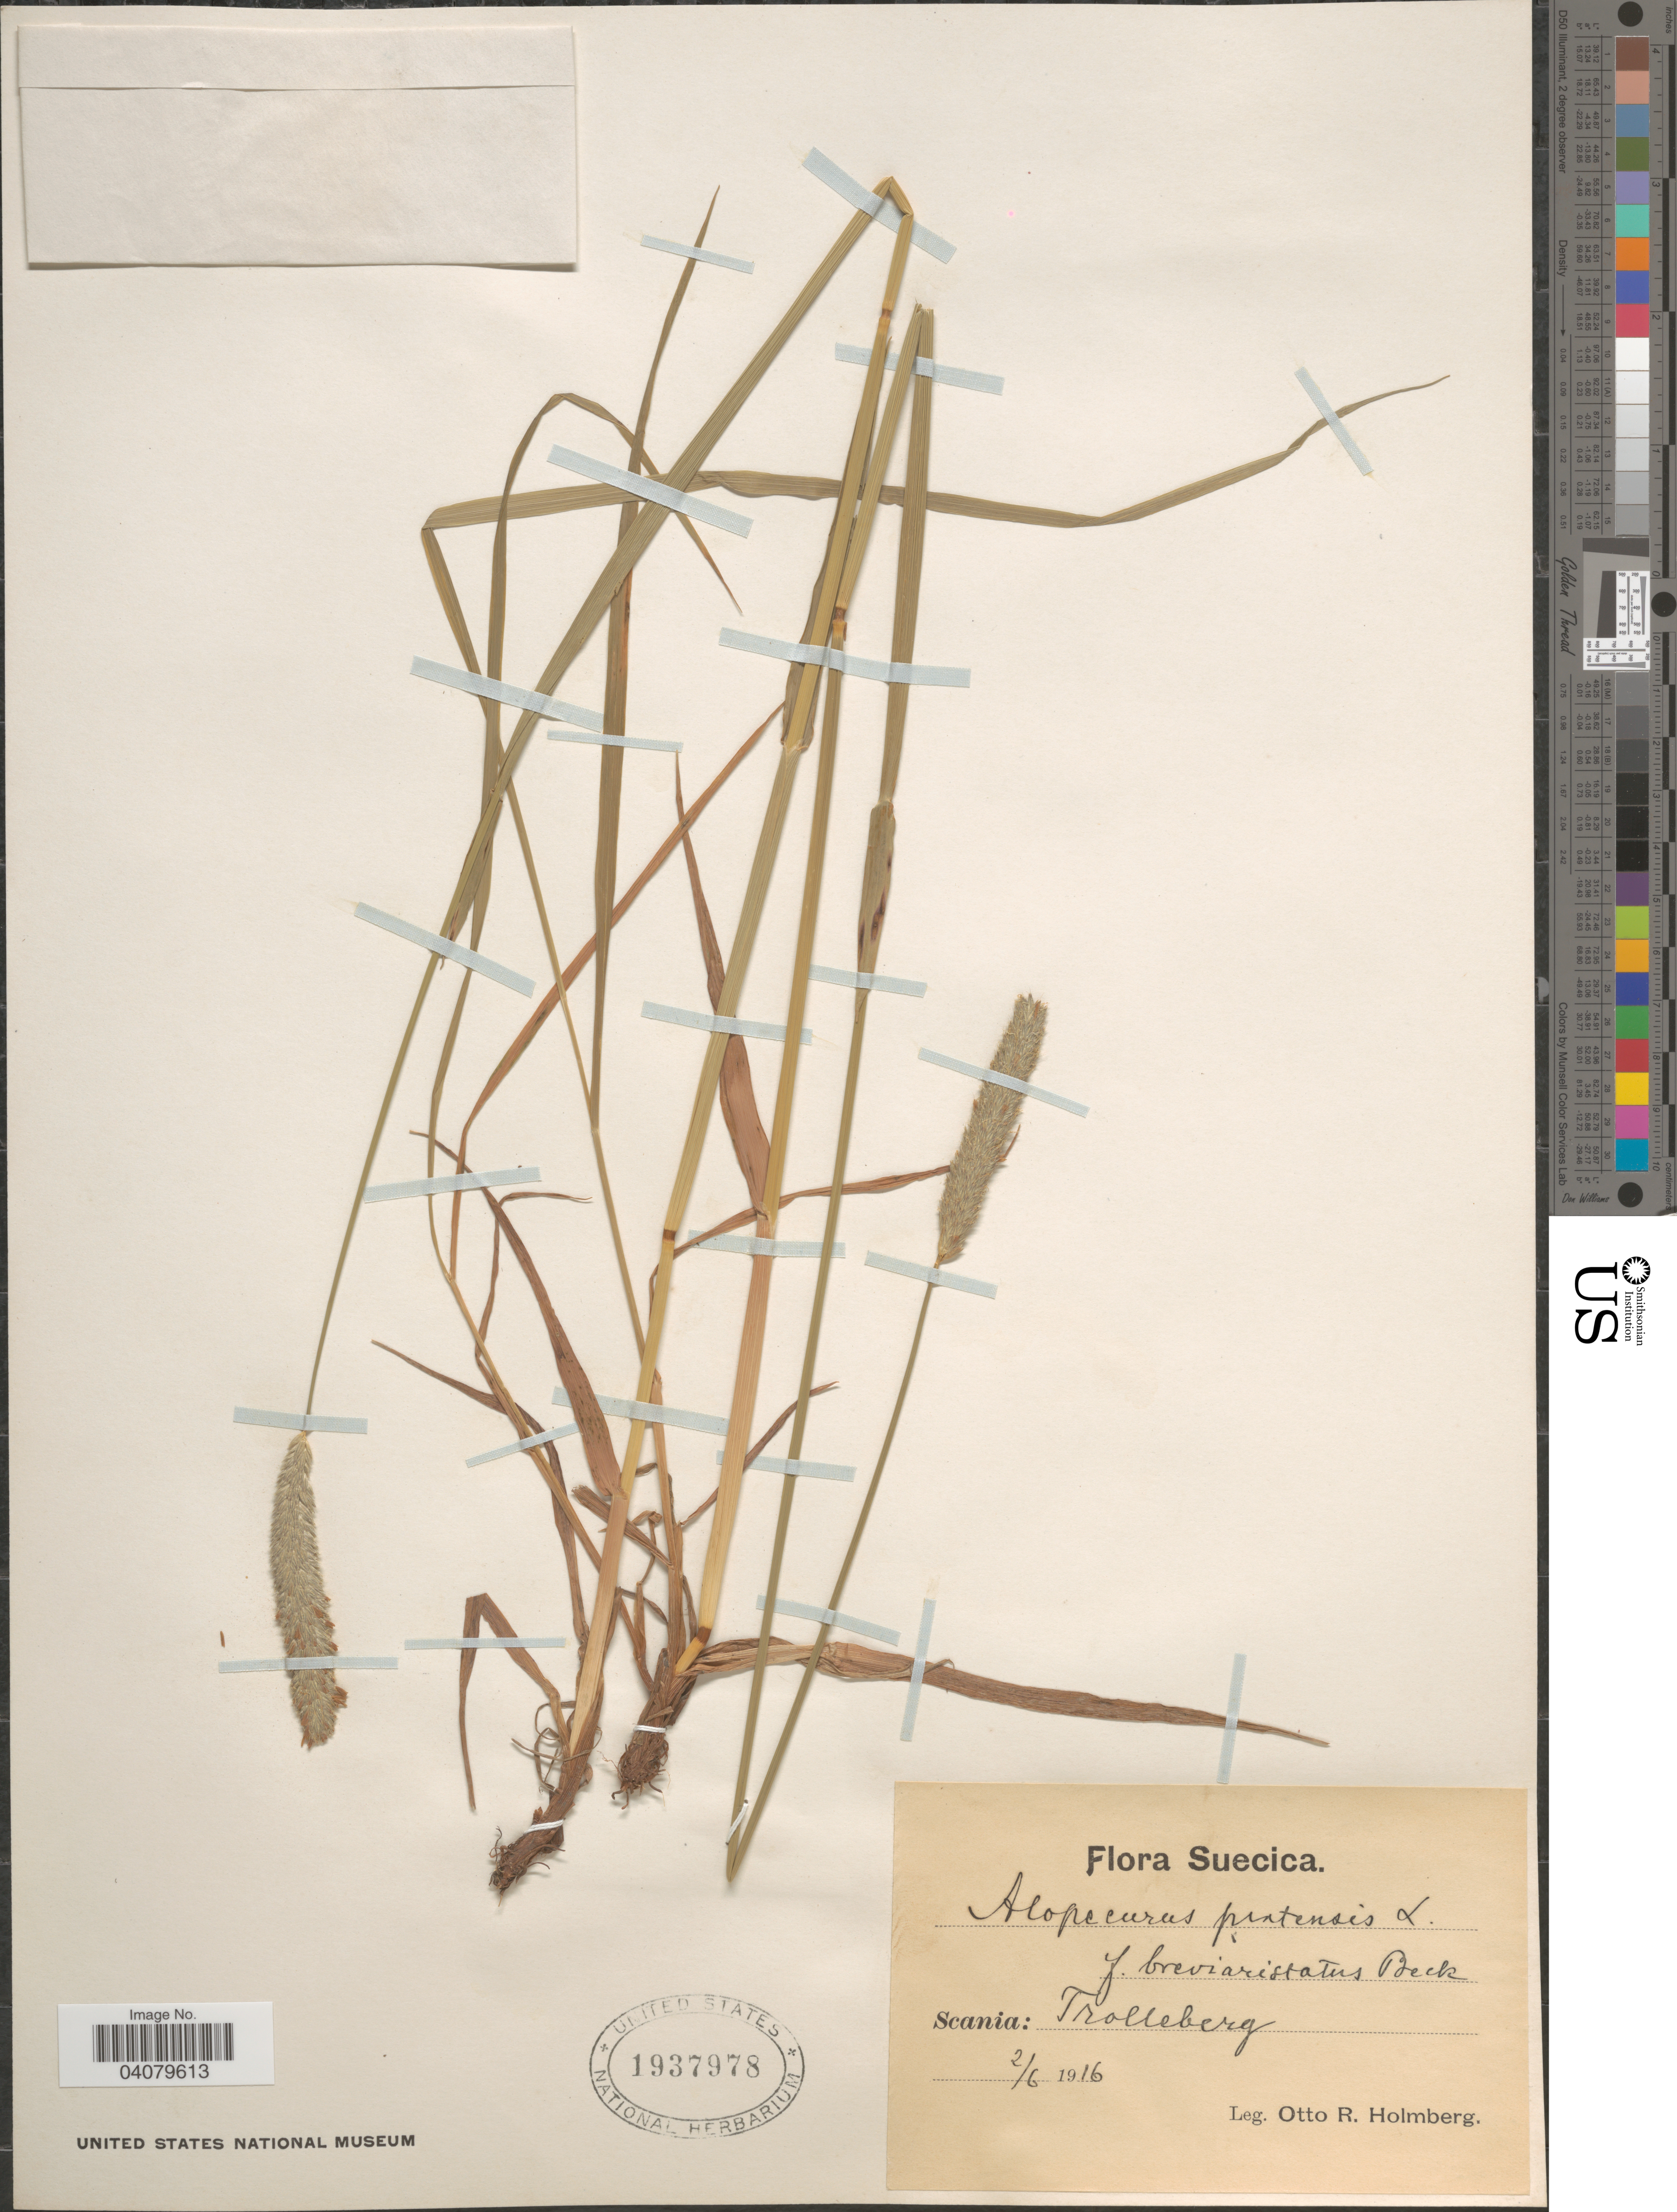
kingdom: Plantae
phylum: Tracheophyta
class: Liliopsida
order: Poales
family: Poaceae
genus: Alopecurus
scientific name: Alopecurus pratensis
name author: L.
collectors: O. Holmberg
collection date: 1916-06-02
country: Sweden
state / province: Skåne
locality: Suecica. Scania: Trolleberg.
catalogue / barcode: US 1937978